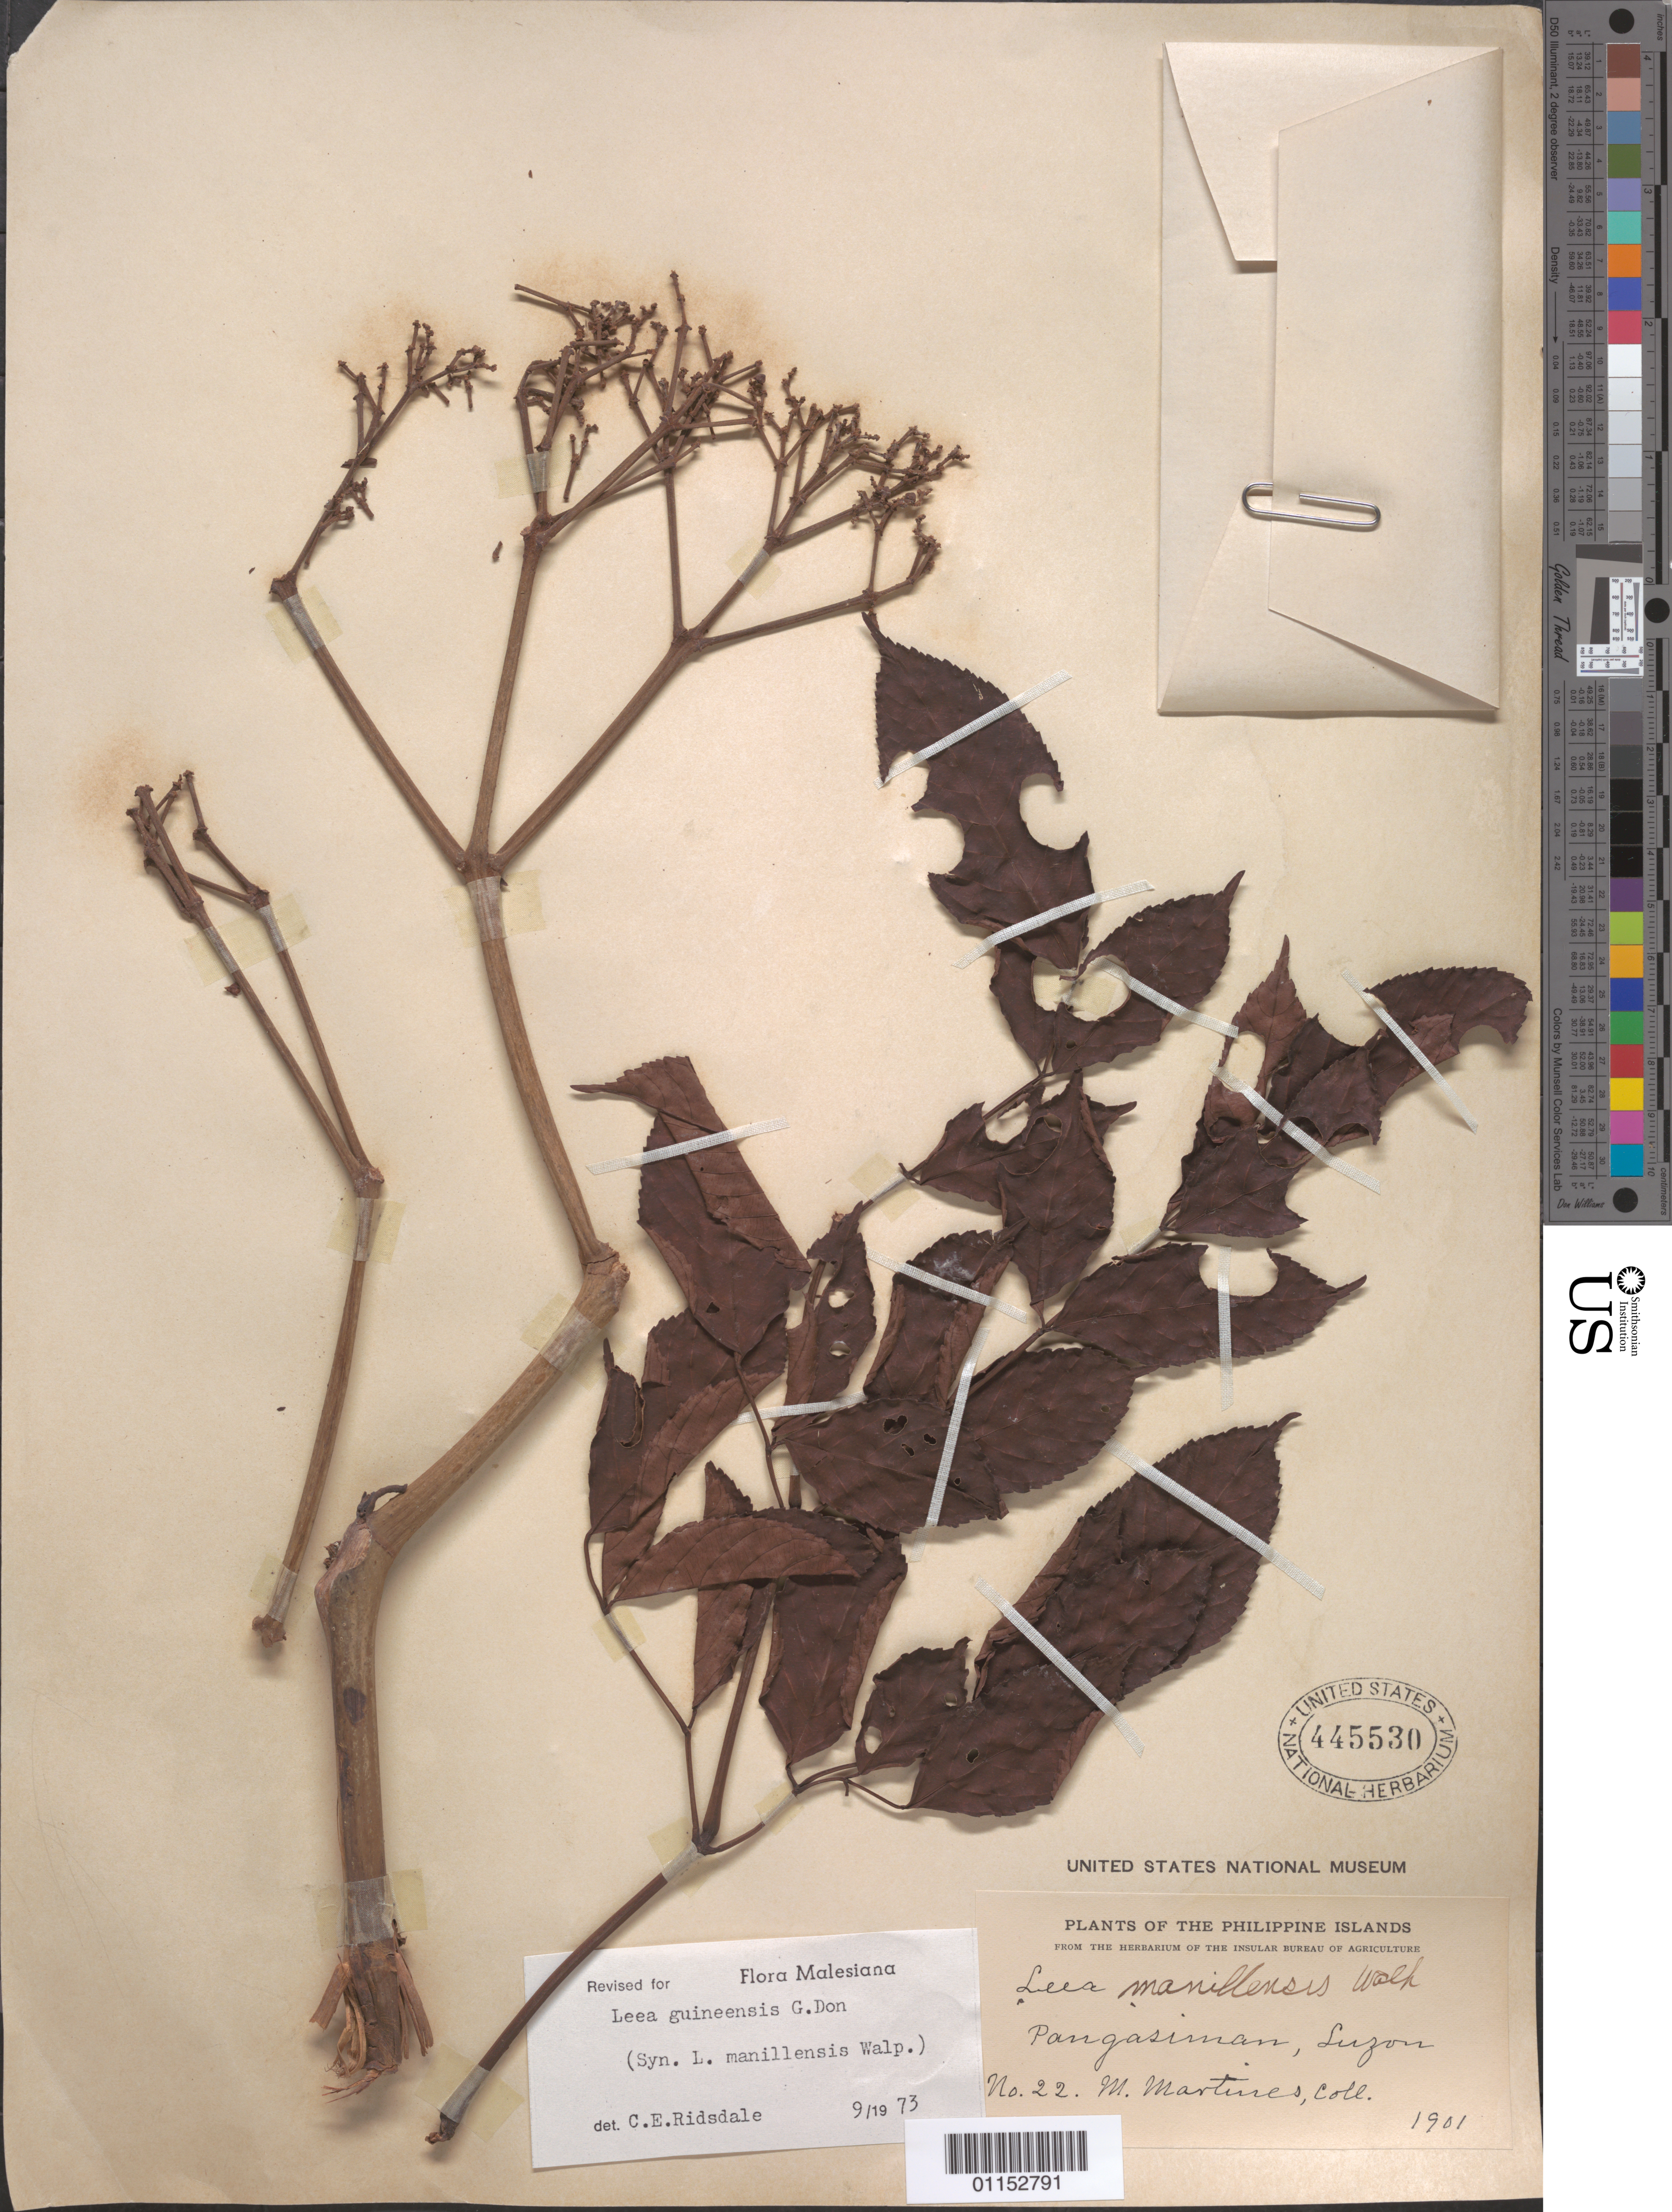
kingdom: Plantae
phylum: Tracheophyta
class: Magnoliopsida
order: Vitales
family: Vitaceae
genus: Leea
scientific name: Leea guineensis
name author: G. Don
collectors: M. Martinez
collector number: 22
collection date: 1901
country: Philippines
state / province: Ilocos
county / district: Pangasinan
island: Luzon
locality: Luzon.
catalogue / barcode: US 445530